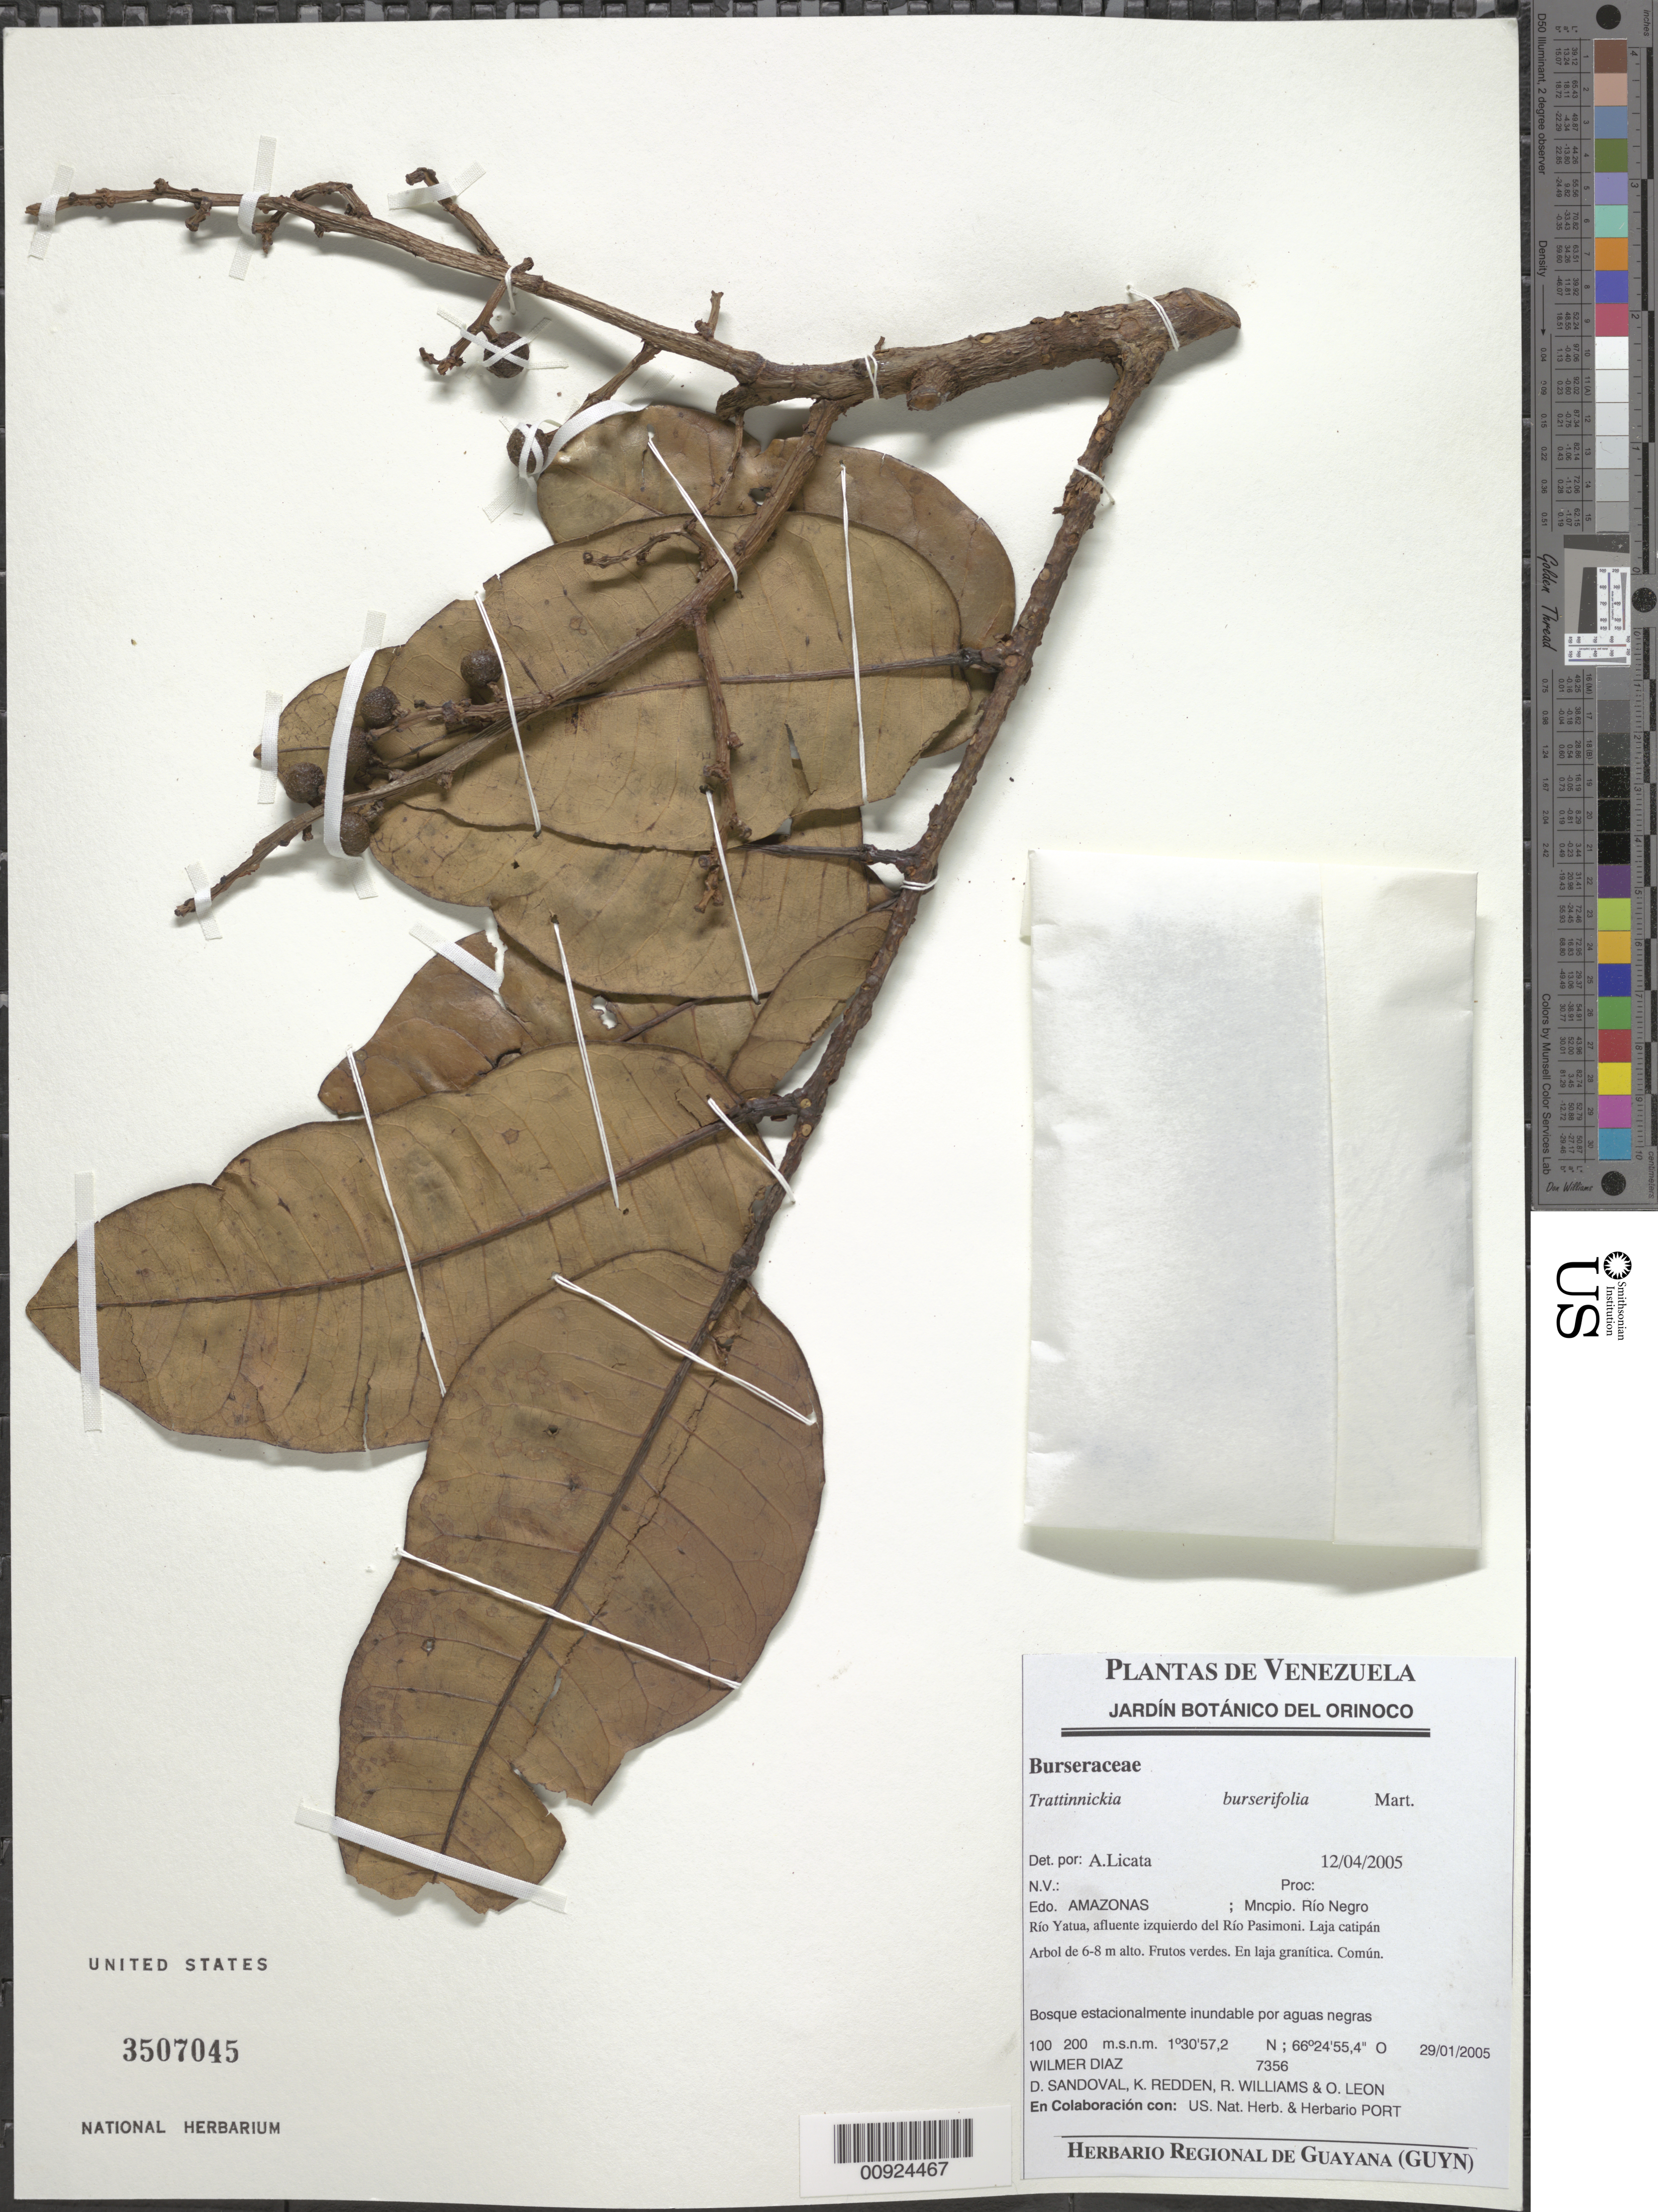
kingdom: Plantae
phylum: Tracheophyta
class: Magnoliopsida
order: Sapindales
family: Burseraceae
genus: Trattinnickia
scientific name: Trattinnickia burserifolia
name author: Mart.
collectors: W. Díaz P., D. Sandoval, K. M. Redden, R. Williams & O. León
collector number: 7356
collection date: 2005-01-29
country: Venezuela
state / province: Amazonas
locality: Mncpio. Río Negro. Río Yatua afluente izquierdo del Río Pasimoni. Laja catipán.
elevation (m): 100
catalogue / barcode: US 3507045